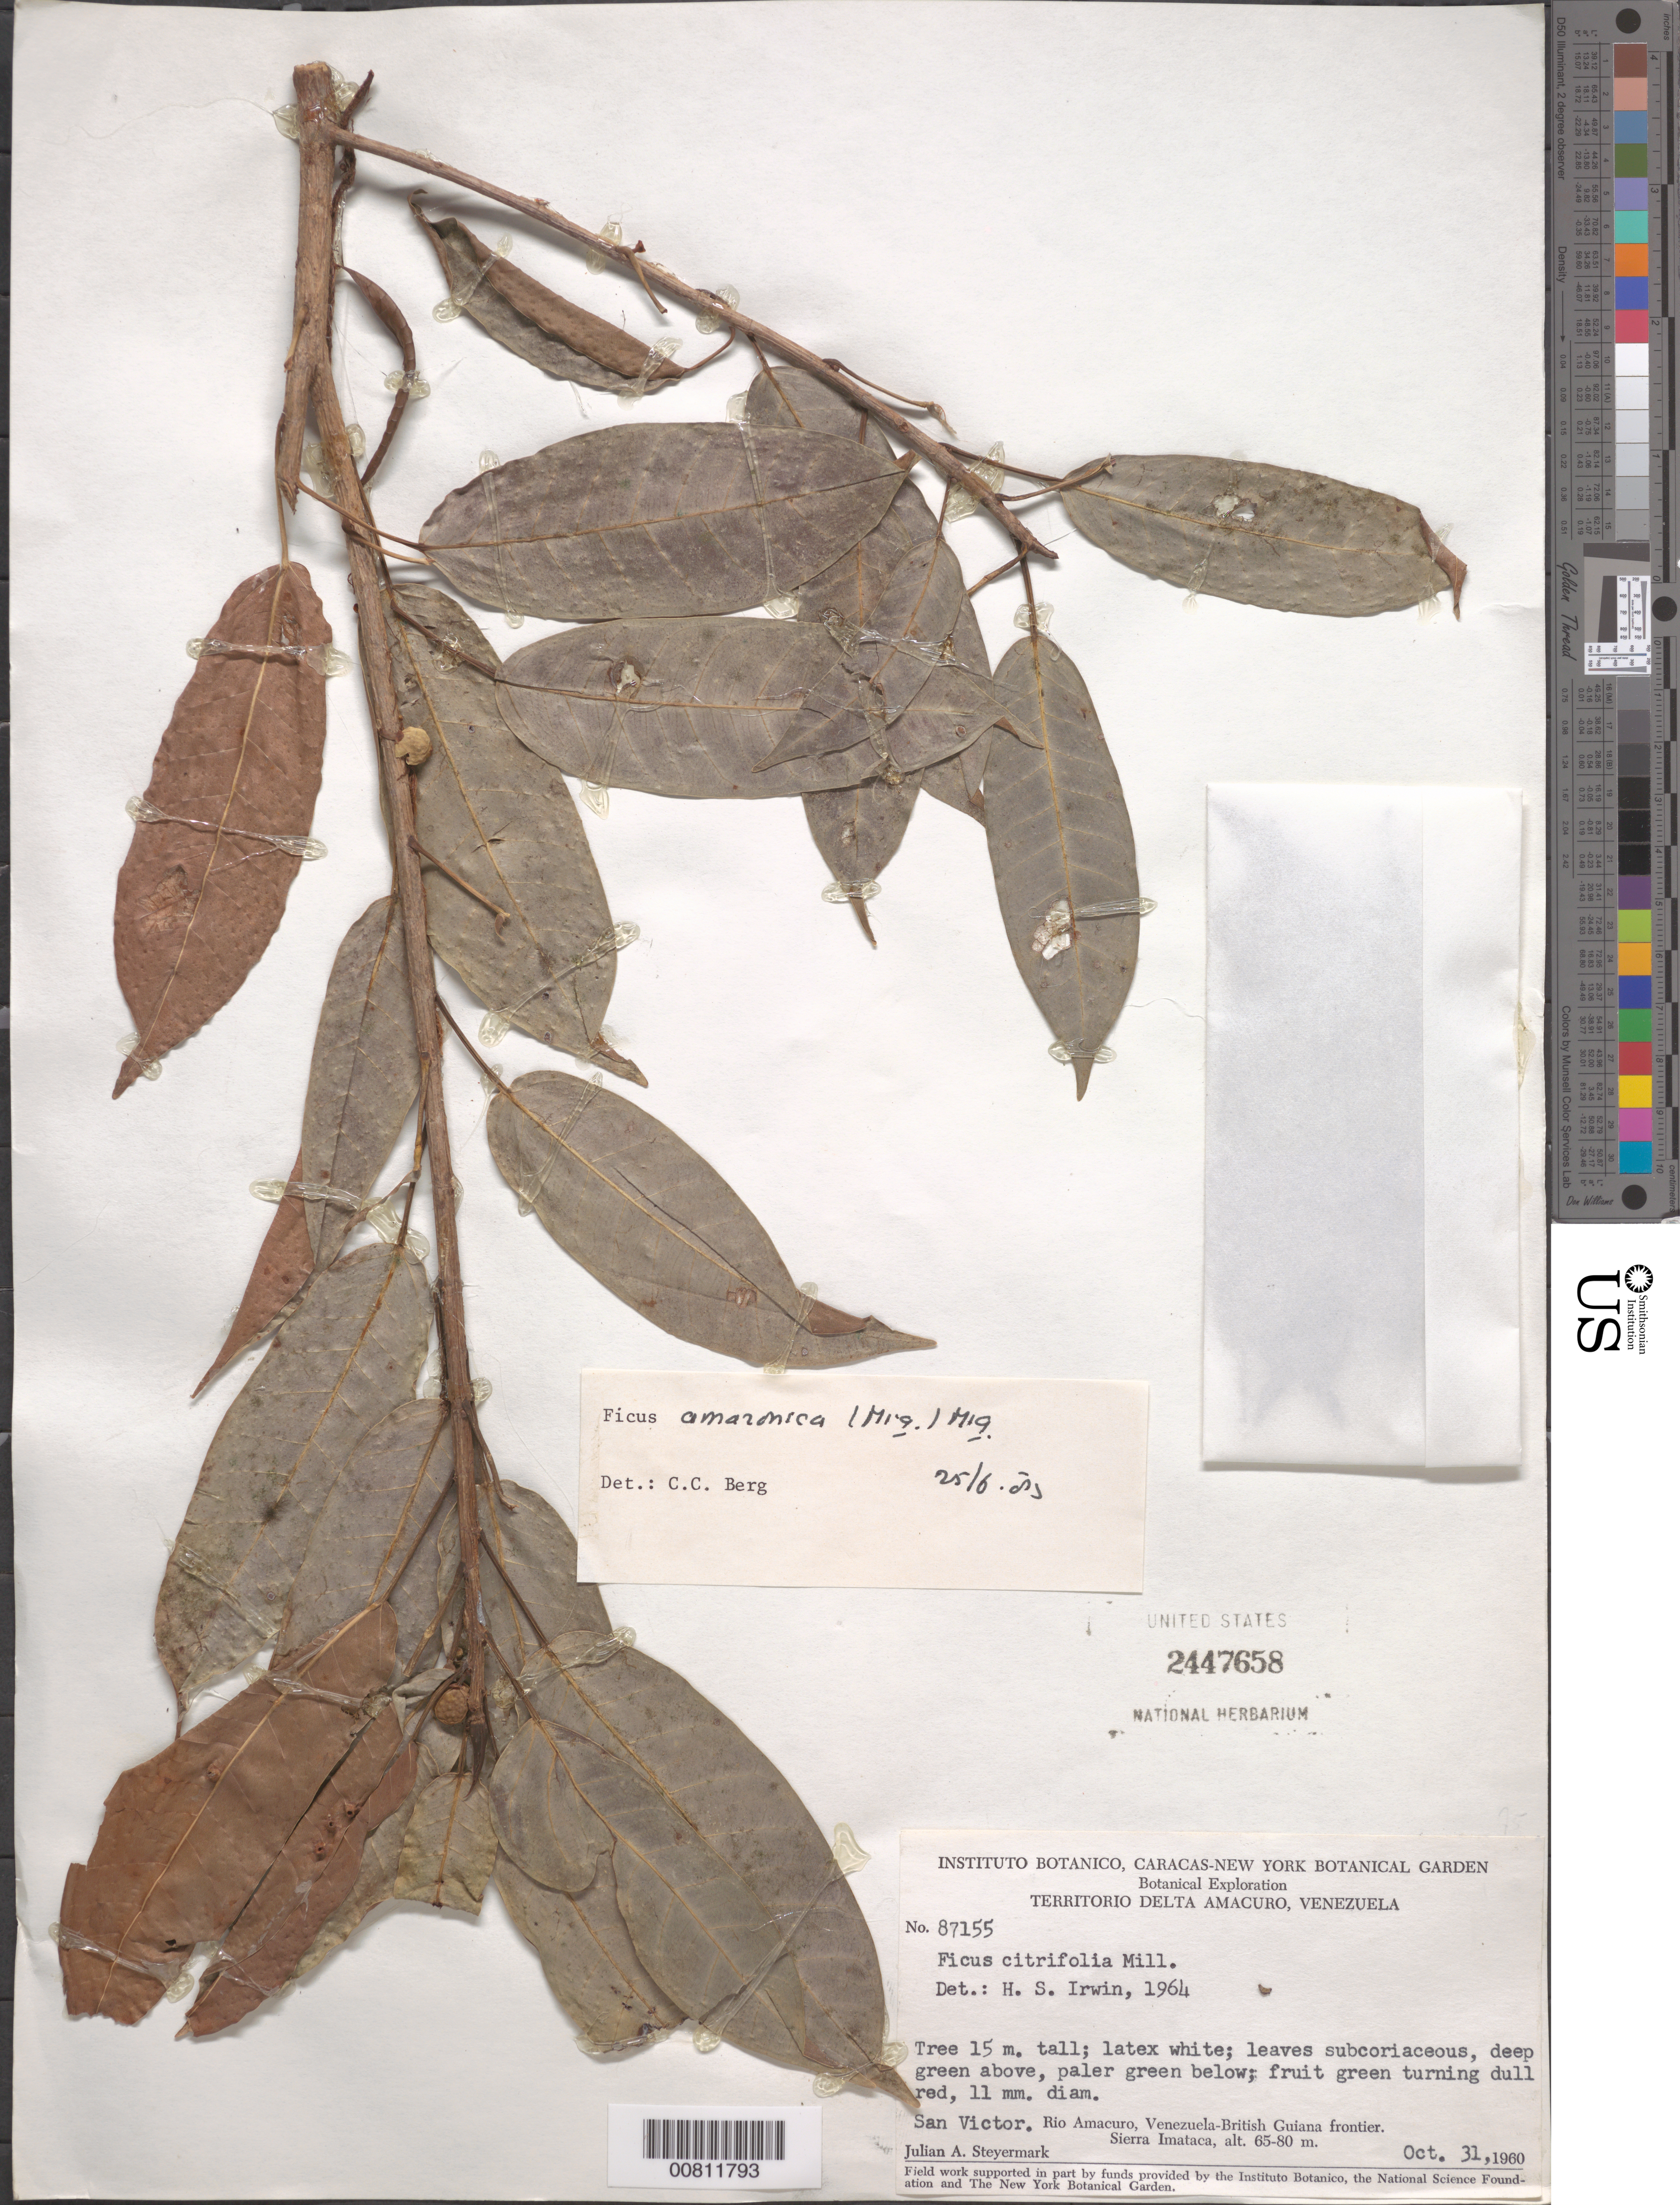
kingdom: Plantae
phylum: Tracheophyta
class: Magnoliopsida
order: Rosales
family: Moraceae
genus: Ficus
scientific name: Ficus amazonica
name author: (Miq.) Miq.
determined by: Berg, C. C.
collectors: J. Steyermark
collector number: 87155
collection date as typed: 31-Oct-60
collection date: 1960-10-31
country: Venezuela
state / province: Delta Amacuro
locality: San Victor, Río Amacuro, Venezuela-British Guiana frontier, Sierra Imataca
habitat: By falls at San Victor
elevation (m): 65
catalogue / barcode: US 2447658